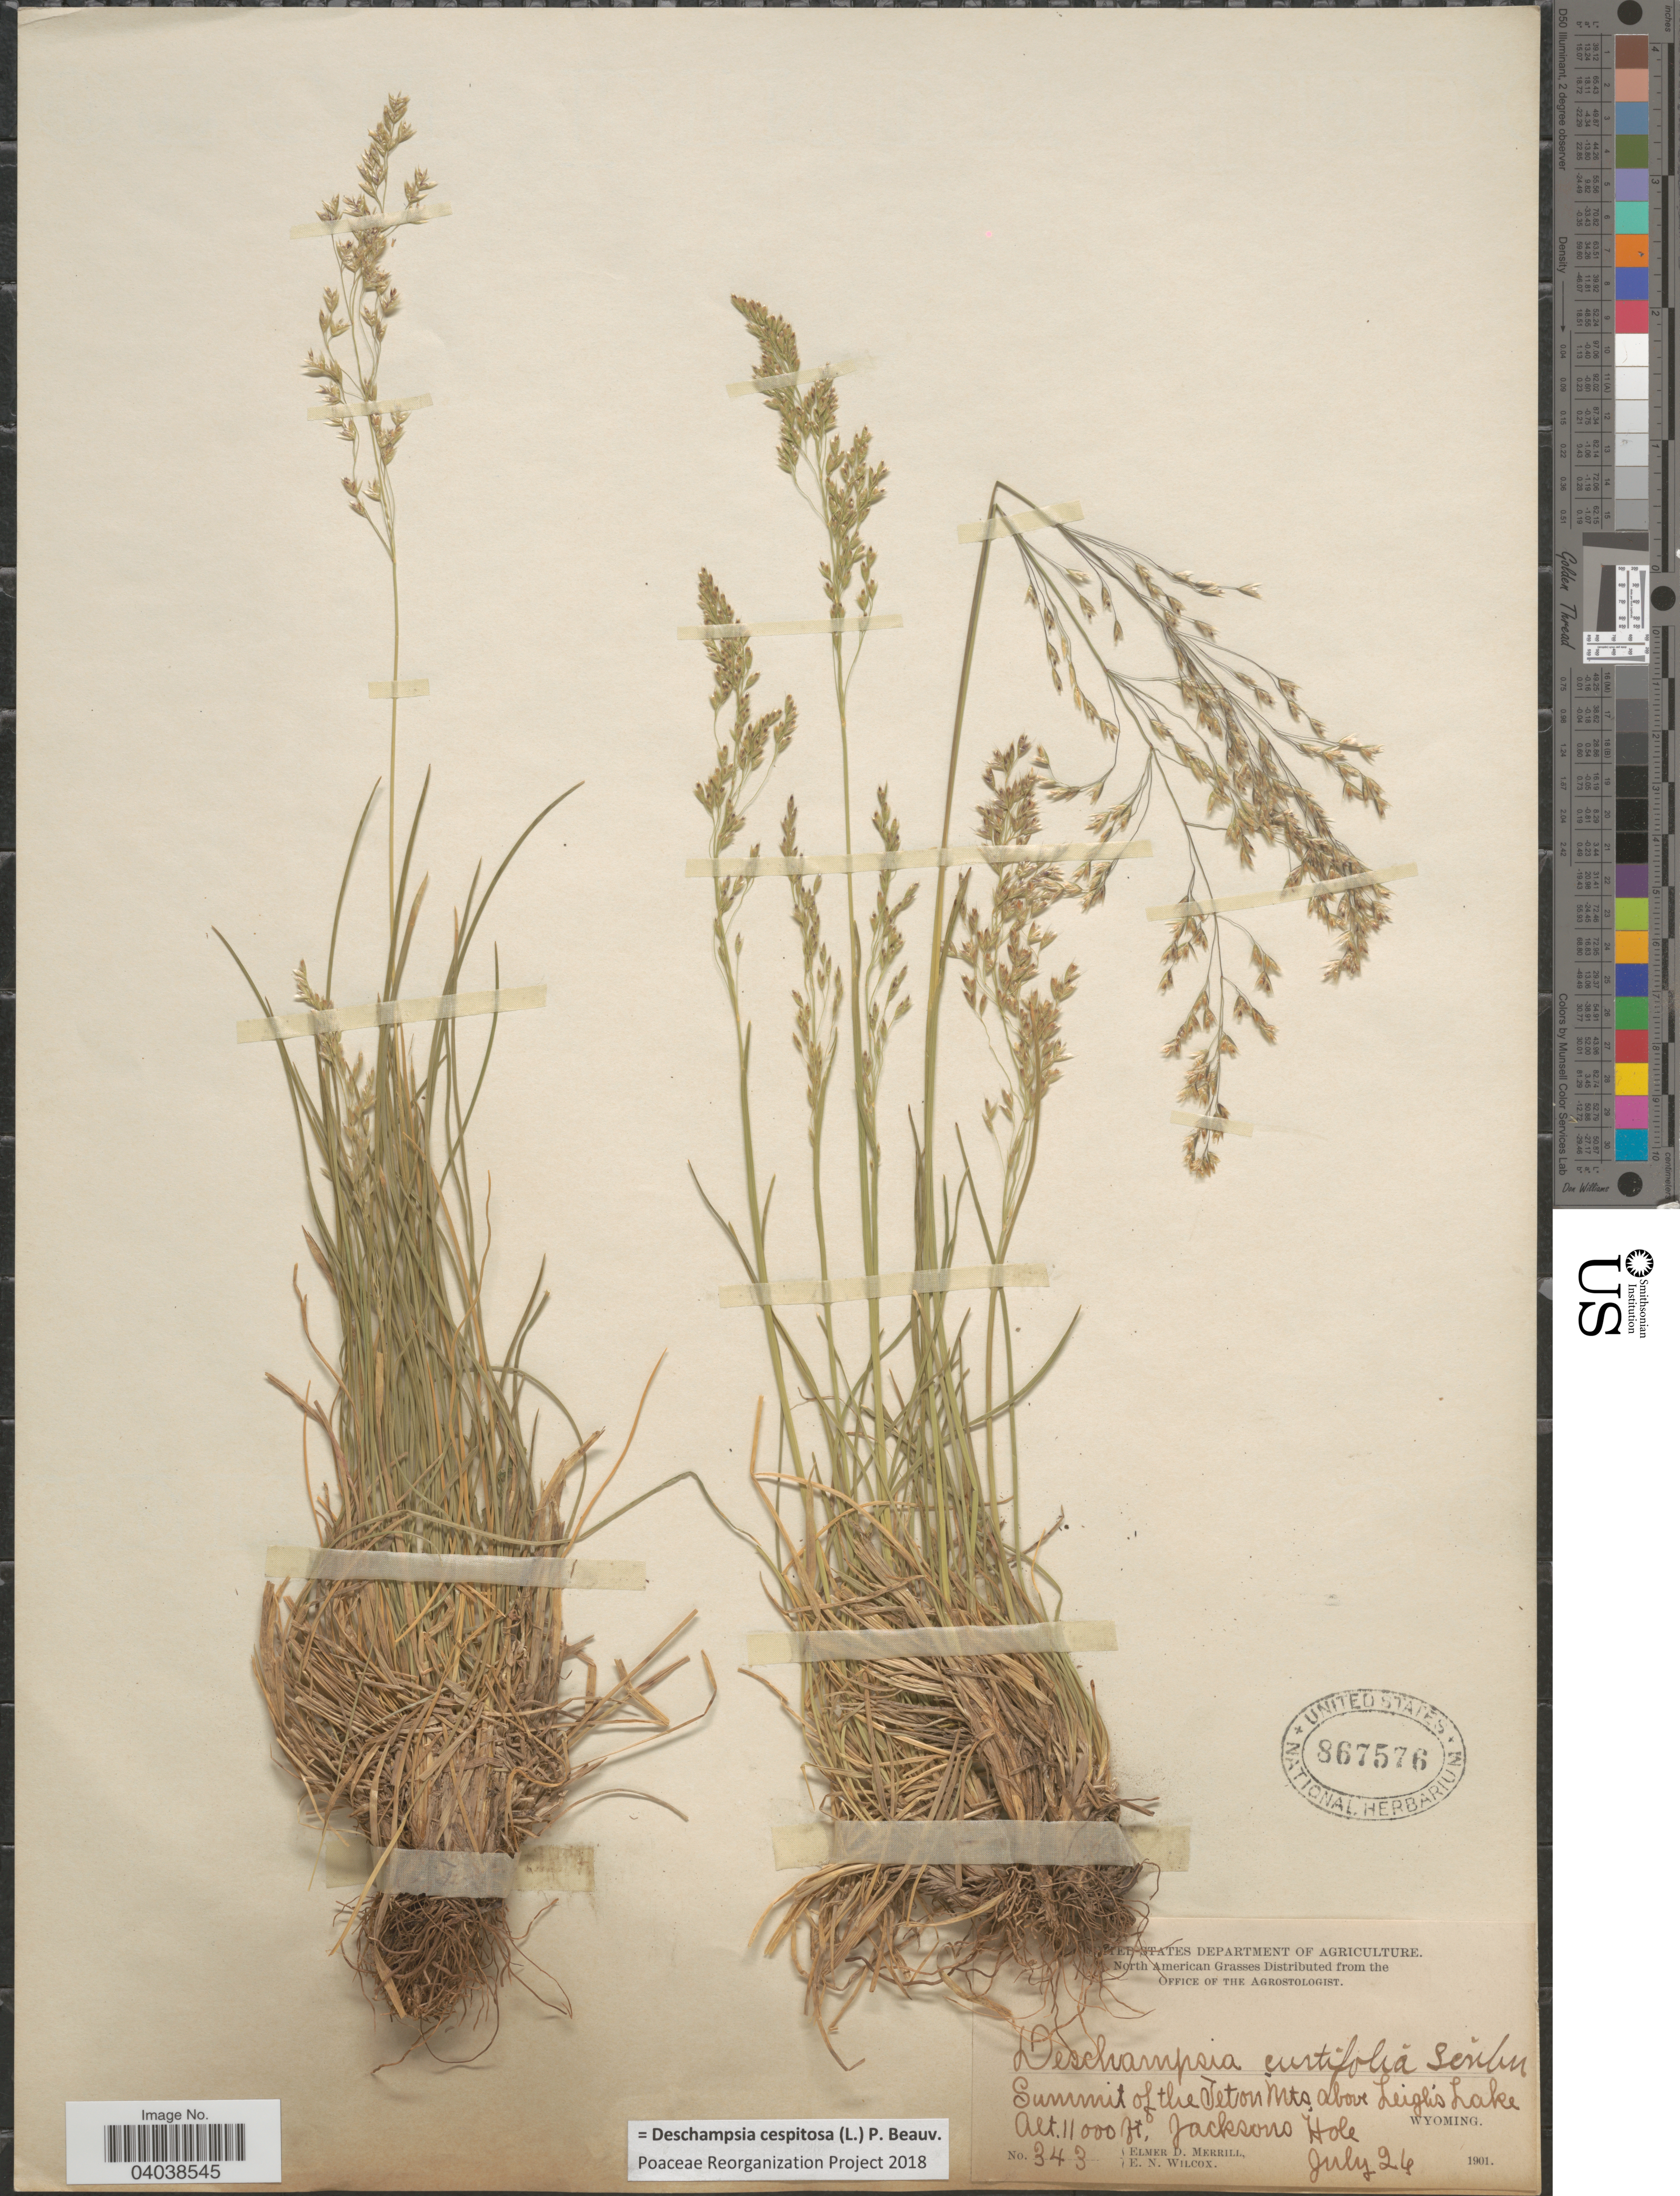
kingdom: Plantae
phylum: Tracheophyta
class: Liliopsida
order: Poales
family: Poaceae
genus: Deschampsia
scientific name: Deschampsia cespitosa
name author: (L.) P. Beauv.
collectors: E. D. Merrill & E. Wilcox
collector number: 343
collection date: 1901-07-26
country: United States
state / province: Wyoming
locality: Summit of the Teton Mts. above Leigh's Lake. Jacksons Hole.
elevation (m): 3353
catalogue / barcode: US 867576